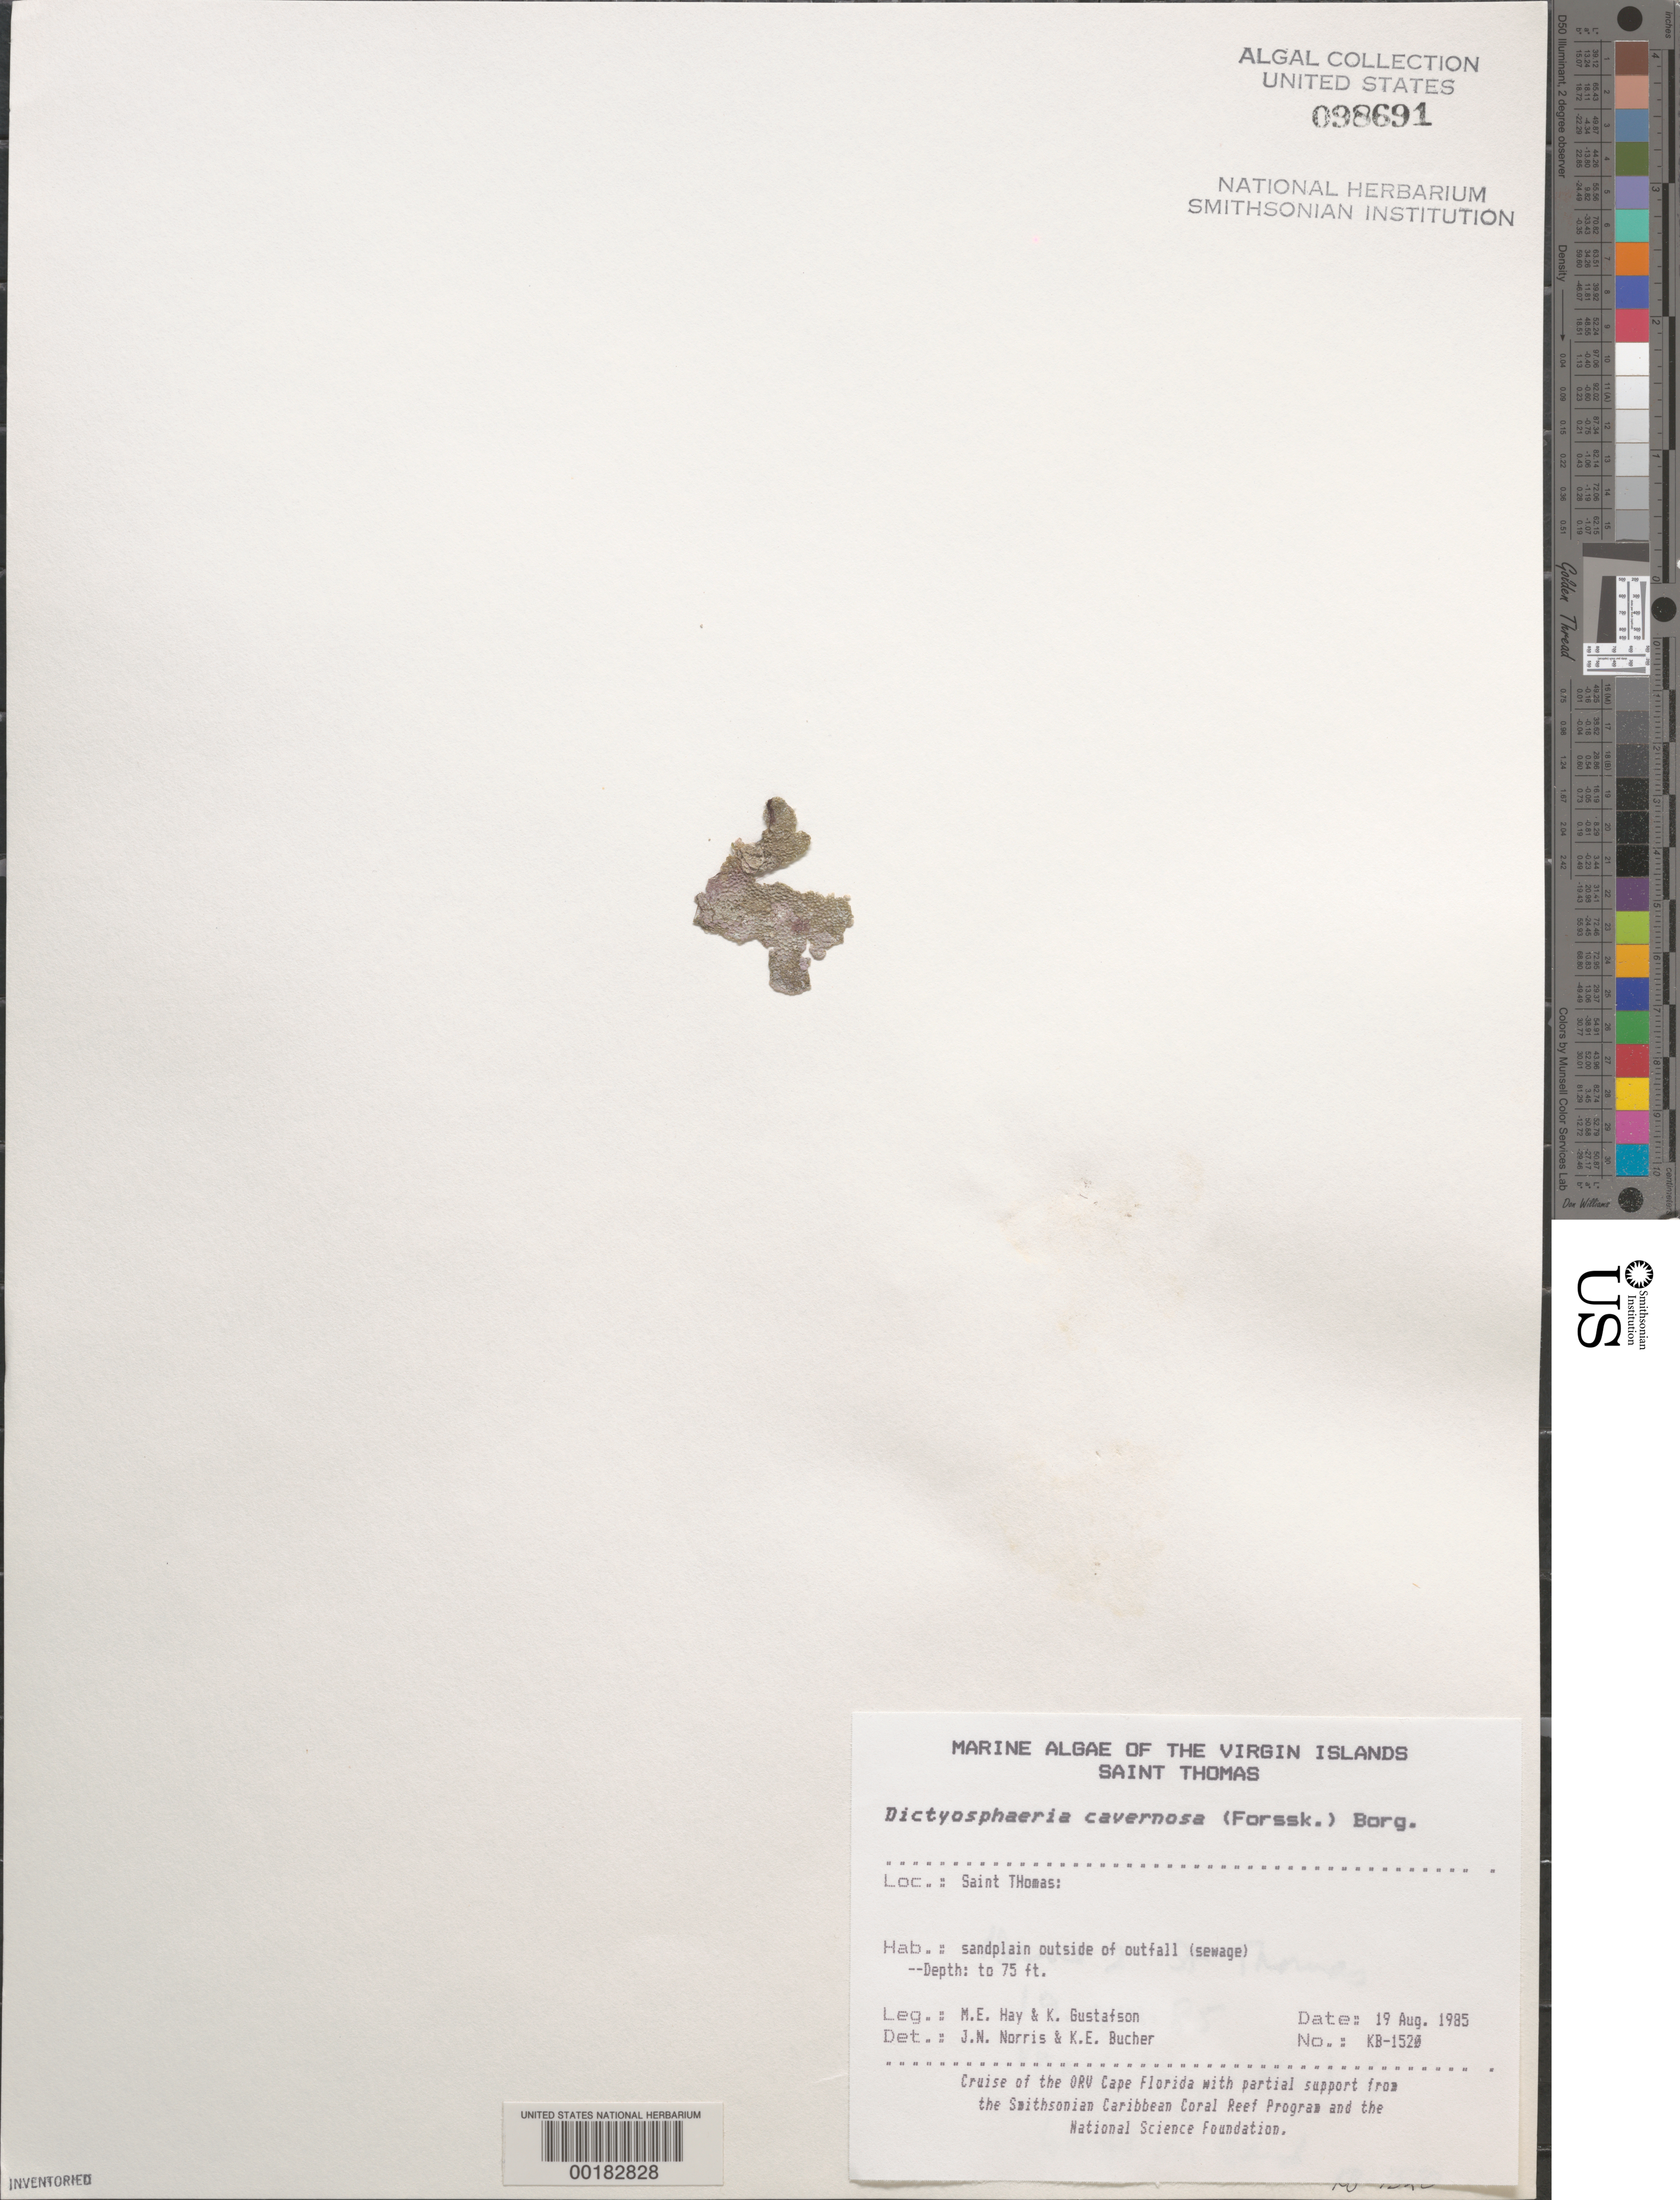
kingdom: Plantae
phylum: Chlorophyta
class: Ulvophyceae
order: Siphonocladales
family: Siphonocladaceae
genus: Dictyosphaeria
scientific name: Dictyosphaeria cavernosa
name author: (Forssk.) Børgesen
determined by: Norris, J. N.; Bucher, K. E.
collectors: M. E. Hay & K. Gustafson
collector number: KB-1520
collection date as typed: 19 Aug 1985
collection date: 1985-08-19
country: U.S. Virgin Islands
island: St. Thomas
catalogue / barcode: US 98691